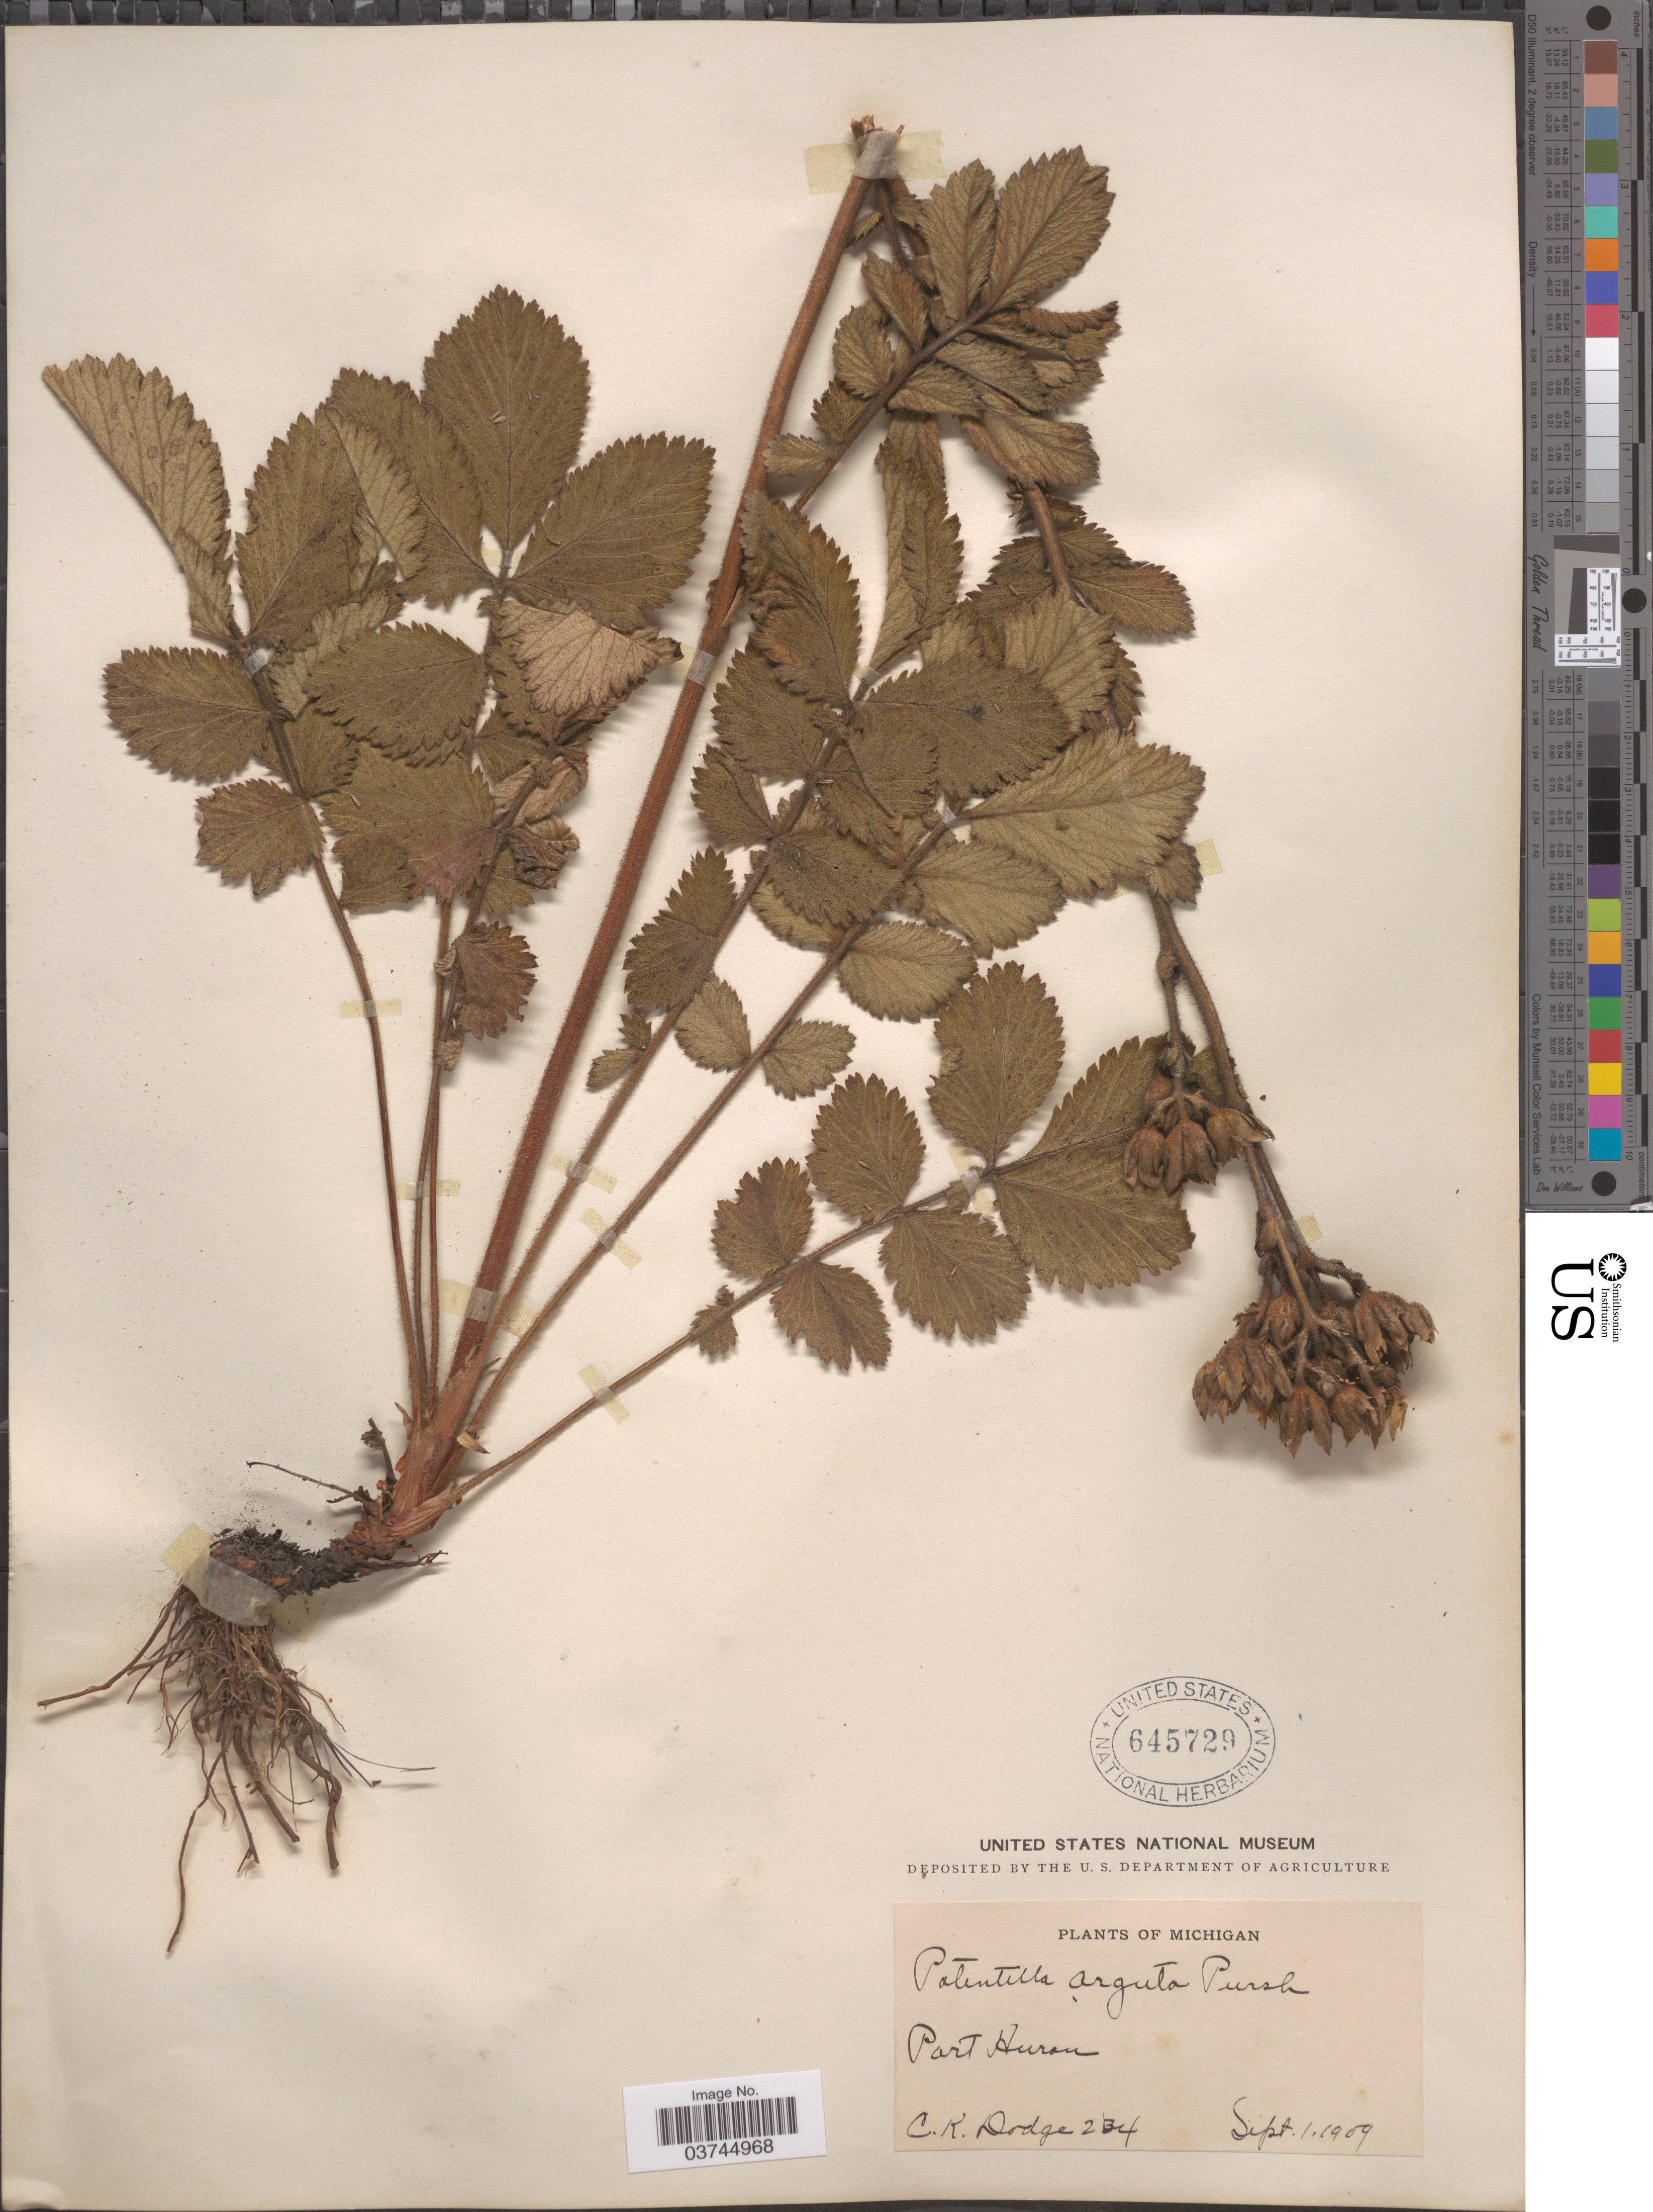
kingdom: Plantae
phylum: Tracheophyta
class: Magnoliopsida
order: Rosales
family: Rosaceae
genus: Drymocallis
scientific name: Drymocallis arguta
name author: (Pursh) Rydb.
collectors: C. Dodge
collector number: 234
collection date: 1909-09-01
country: United States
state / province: Michigan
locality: Port Huron.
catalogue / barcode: US 645729